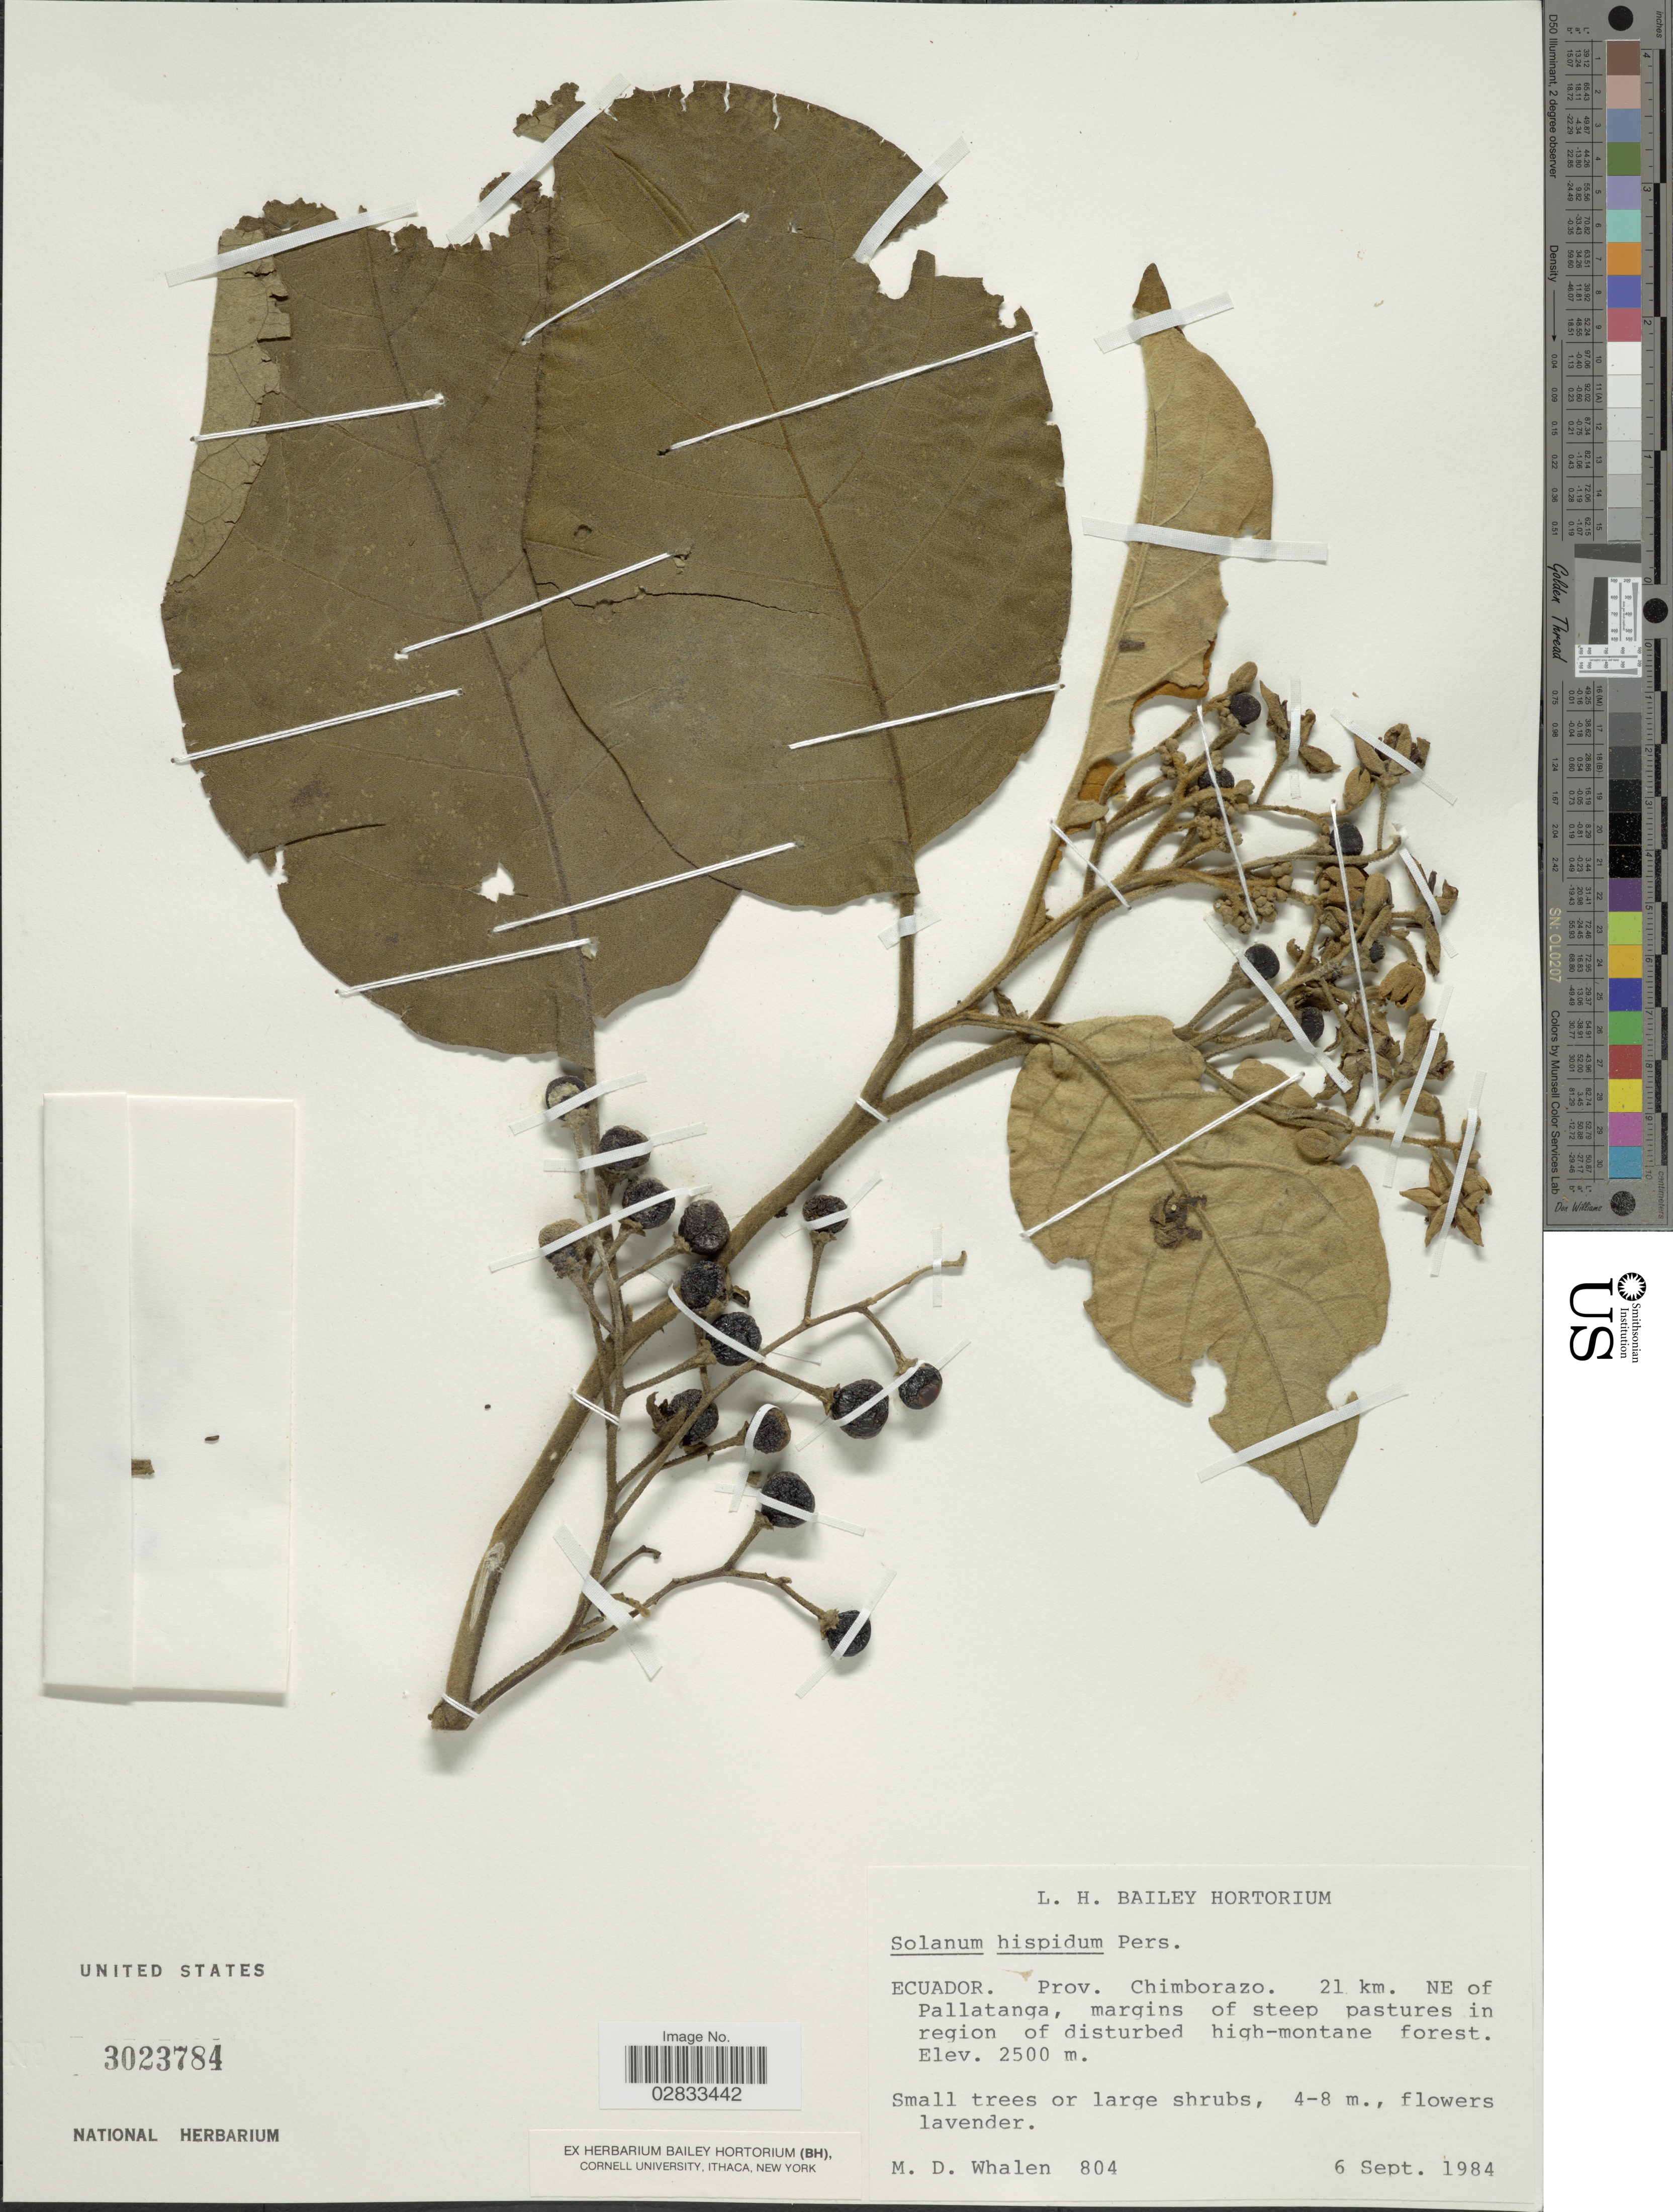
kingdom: Plantae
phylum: Tracheophyta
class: Magnoliopsida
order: Solanales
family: Solanaceae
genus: Solanum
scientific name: Solanum hispidum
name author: Pers.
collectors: M. Whalen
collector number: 804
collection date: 1984-09-06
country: Ecuador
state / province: Chimborazo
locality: Prov. Chimborazo. 21 km. NE of Pallatanga.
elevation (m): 2500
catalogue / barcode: US 3023784